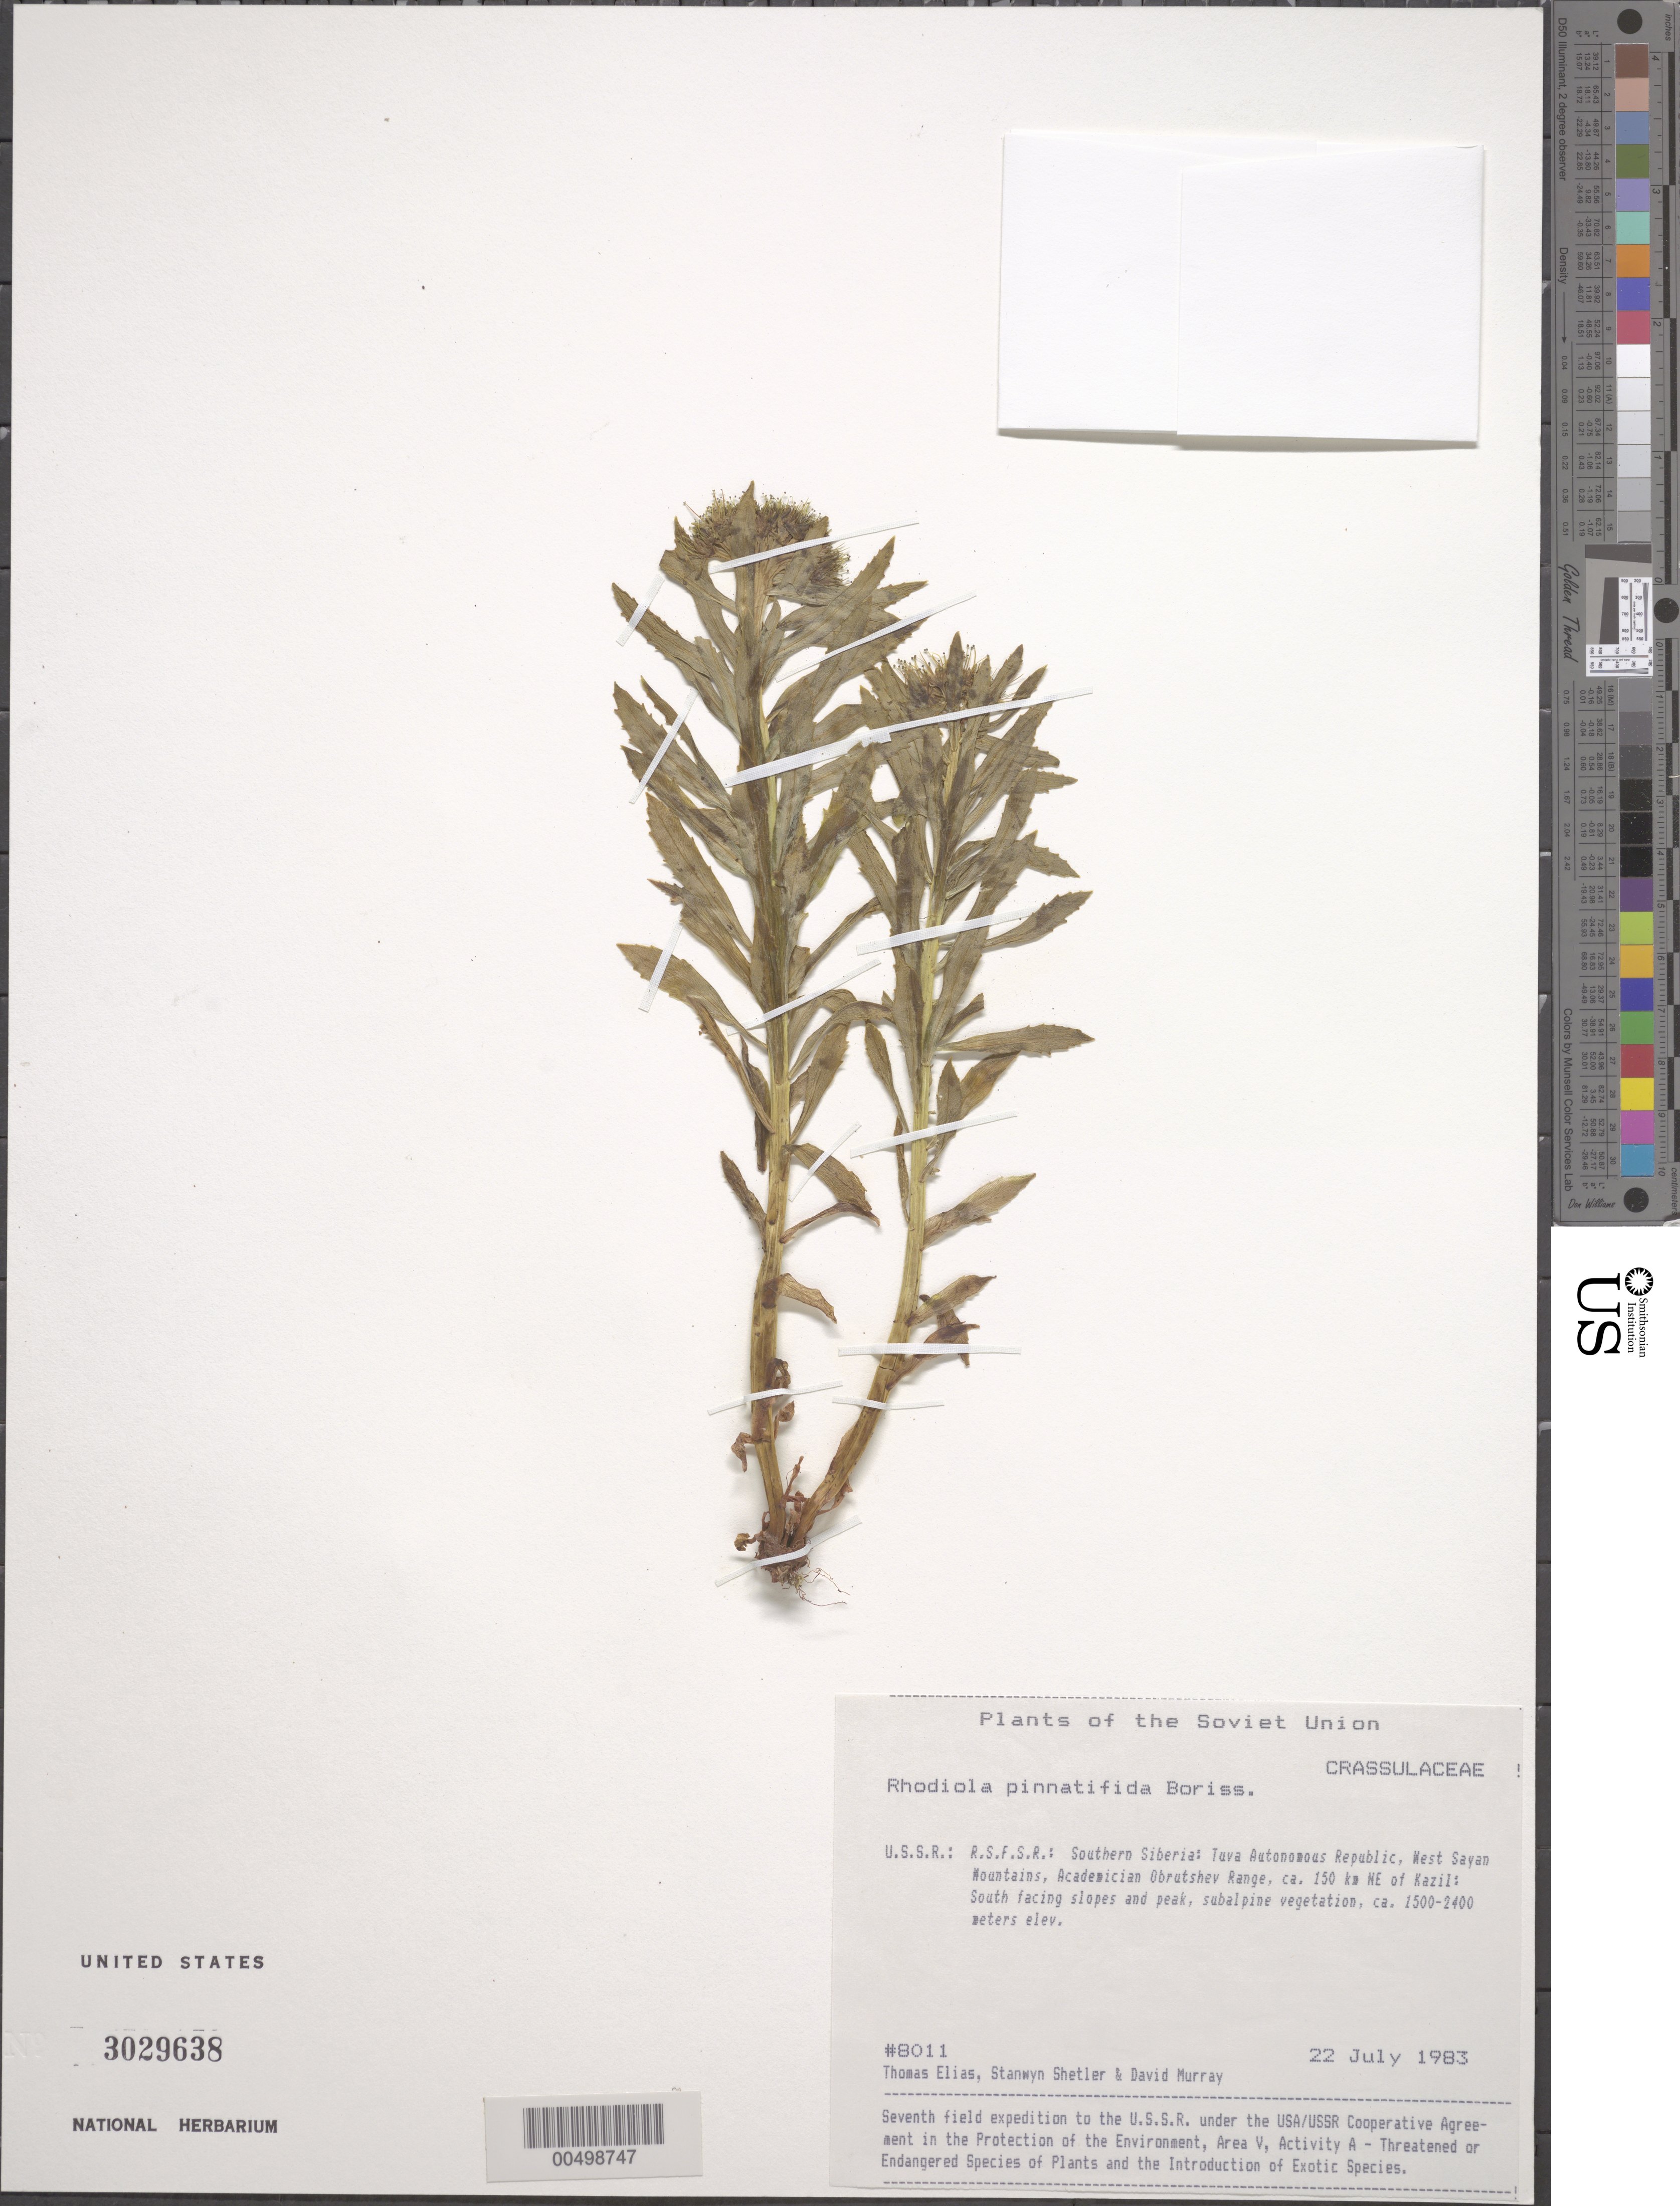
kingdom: Plantae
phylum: Tracheophyta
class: Magnoliopsida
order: Saxifragales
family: Crassulaceae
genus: Rhodiola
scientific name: Rhodiola pinnatifida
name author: Boriss.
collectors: T. Elias, S. Shetler & D. F. Murray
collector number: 8011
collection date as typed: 22 Jul 1983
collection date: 1983-07-22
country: Russian Federation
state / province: Tuva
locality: West Sayan Mountains, Academician Obrutshev Range, ca. 150 km NE of Kazil [Kyzyl]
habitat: subalpine vegetation, south facing slopes and peak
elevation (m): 1500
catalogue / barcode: US 3029638